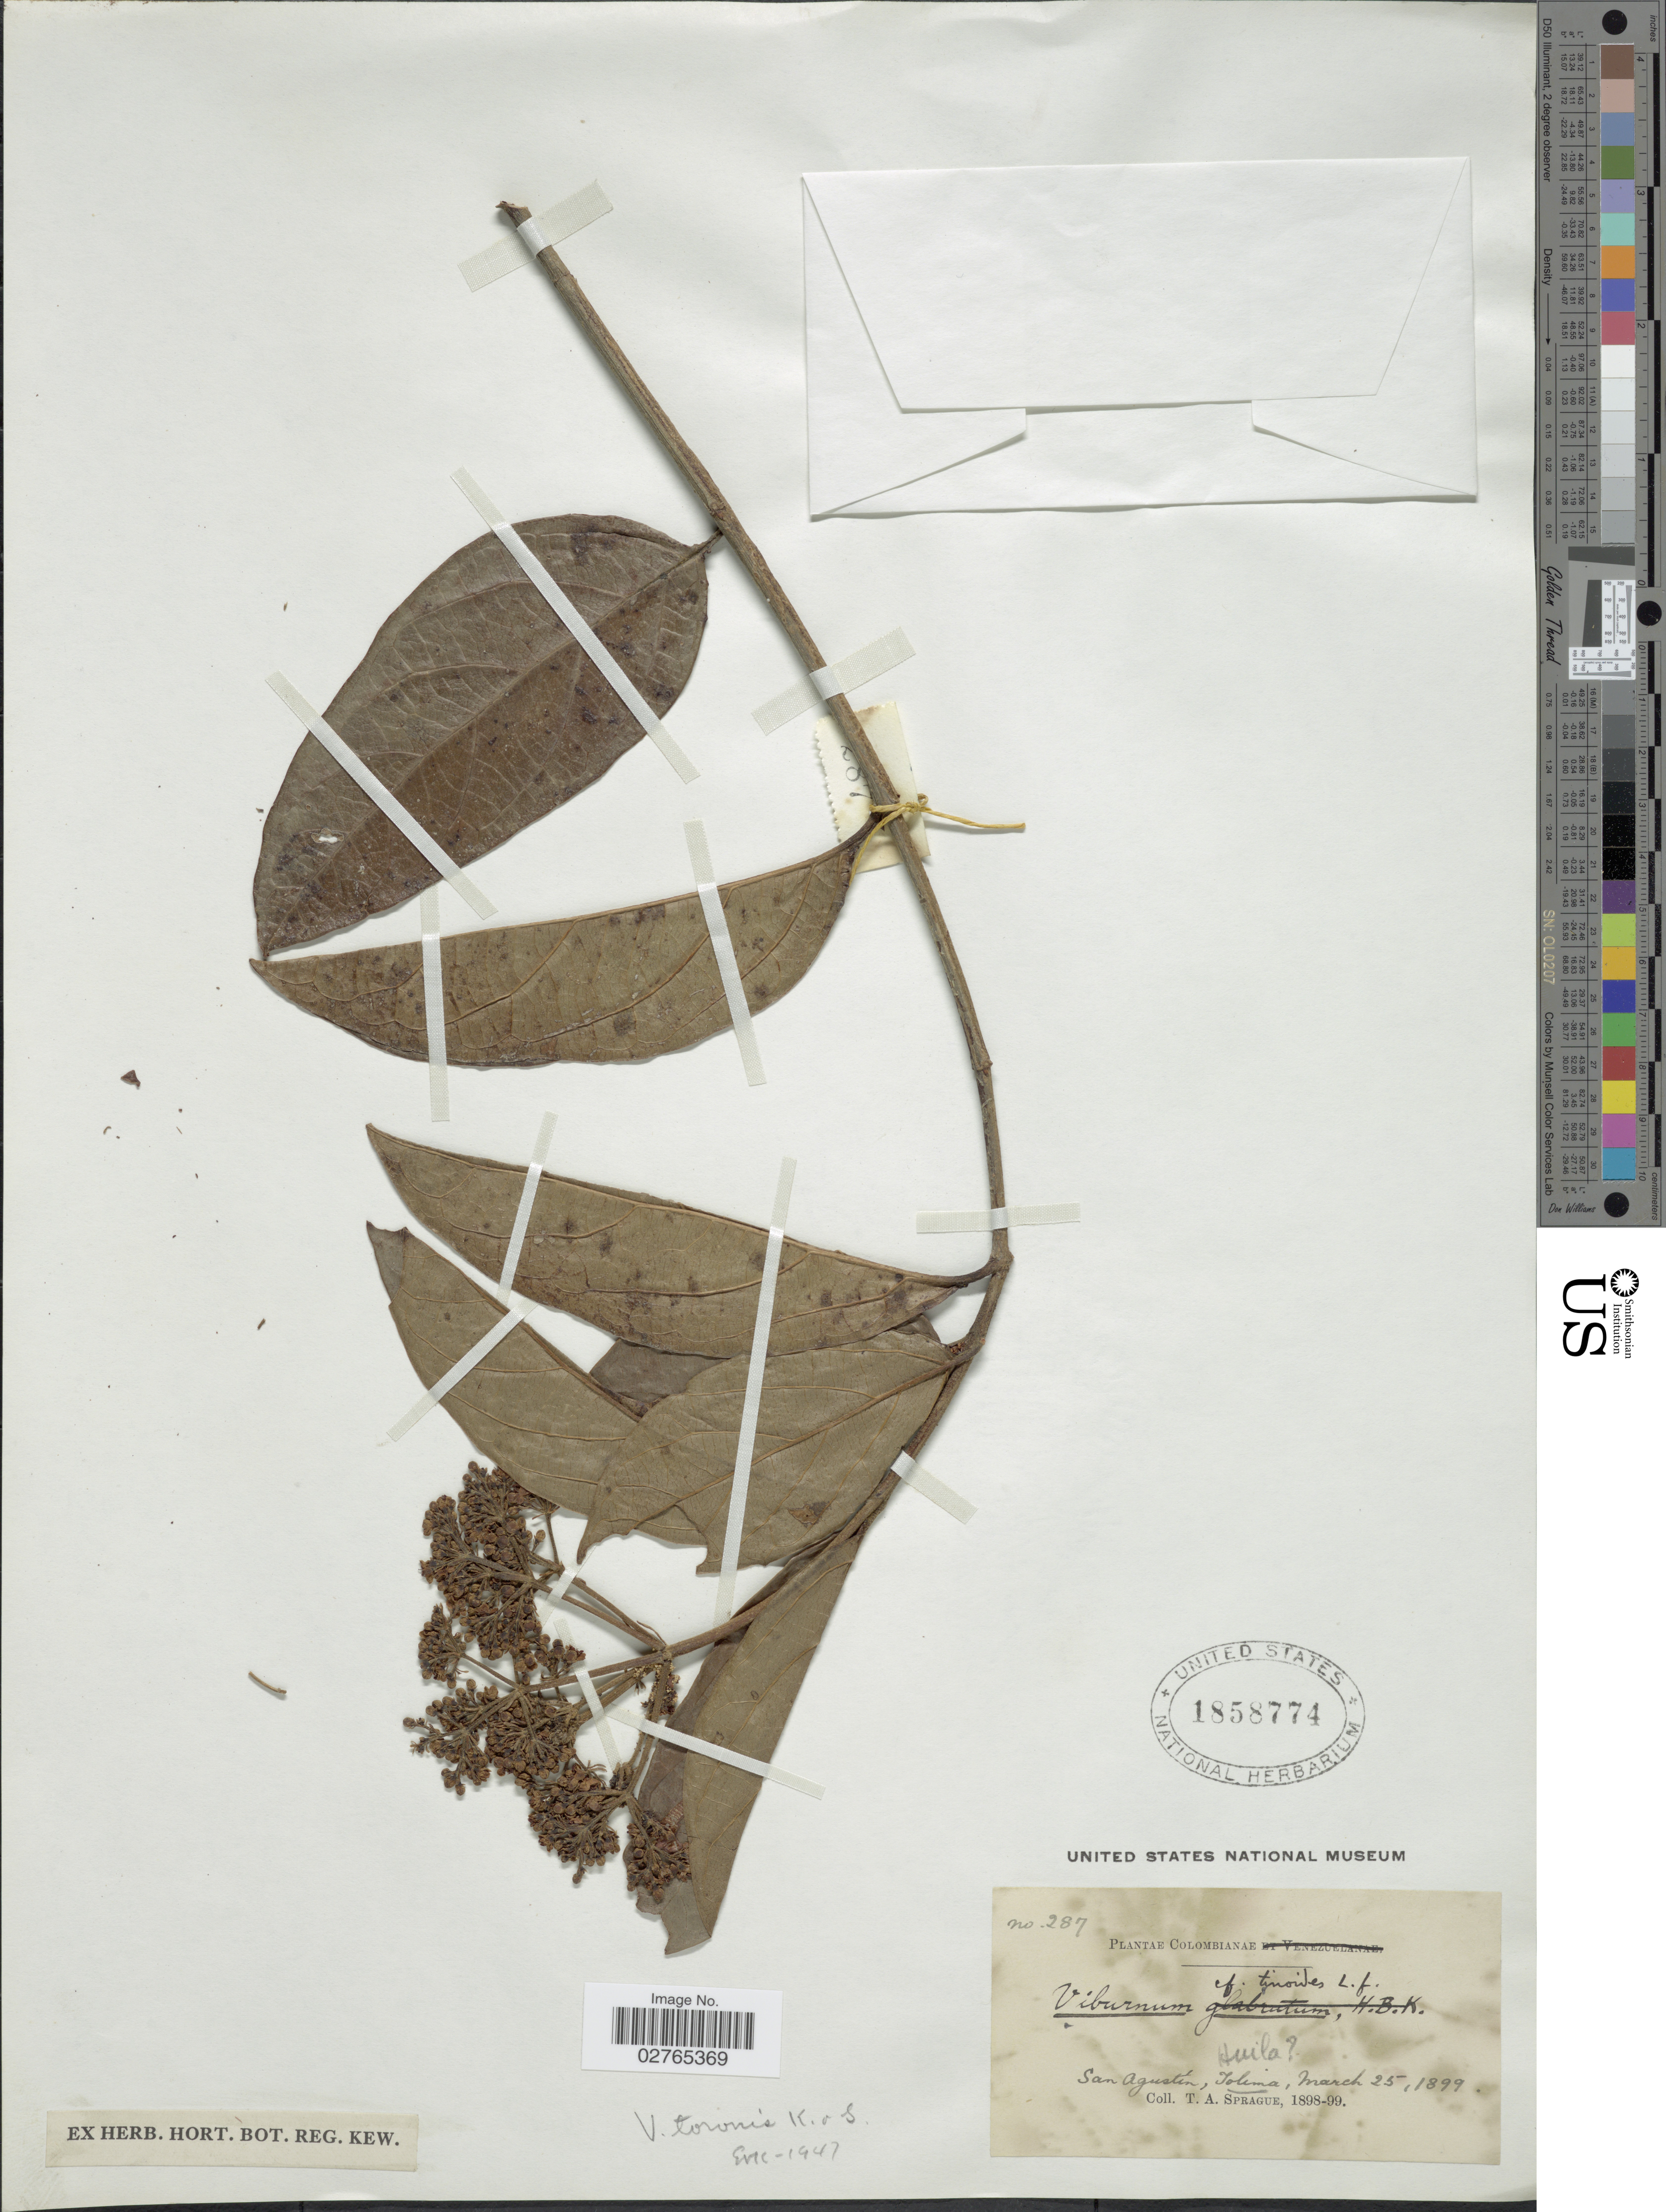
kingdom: Plantae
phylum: Tracheophyta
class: Magnoliopsida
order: Dipsacales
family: Viburnaceae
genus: Viburnum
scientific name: Viburnum toronis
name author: Killip & A.C. Sm.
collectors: T. A. Sprague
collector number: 287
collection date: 1899-03-25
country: Colombia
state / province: Tolima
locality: Huila [unsure placement] San Agustín.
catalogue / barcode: US 1858774